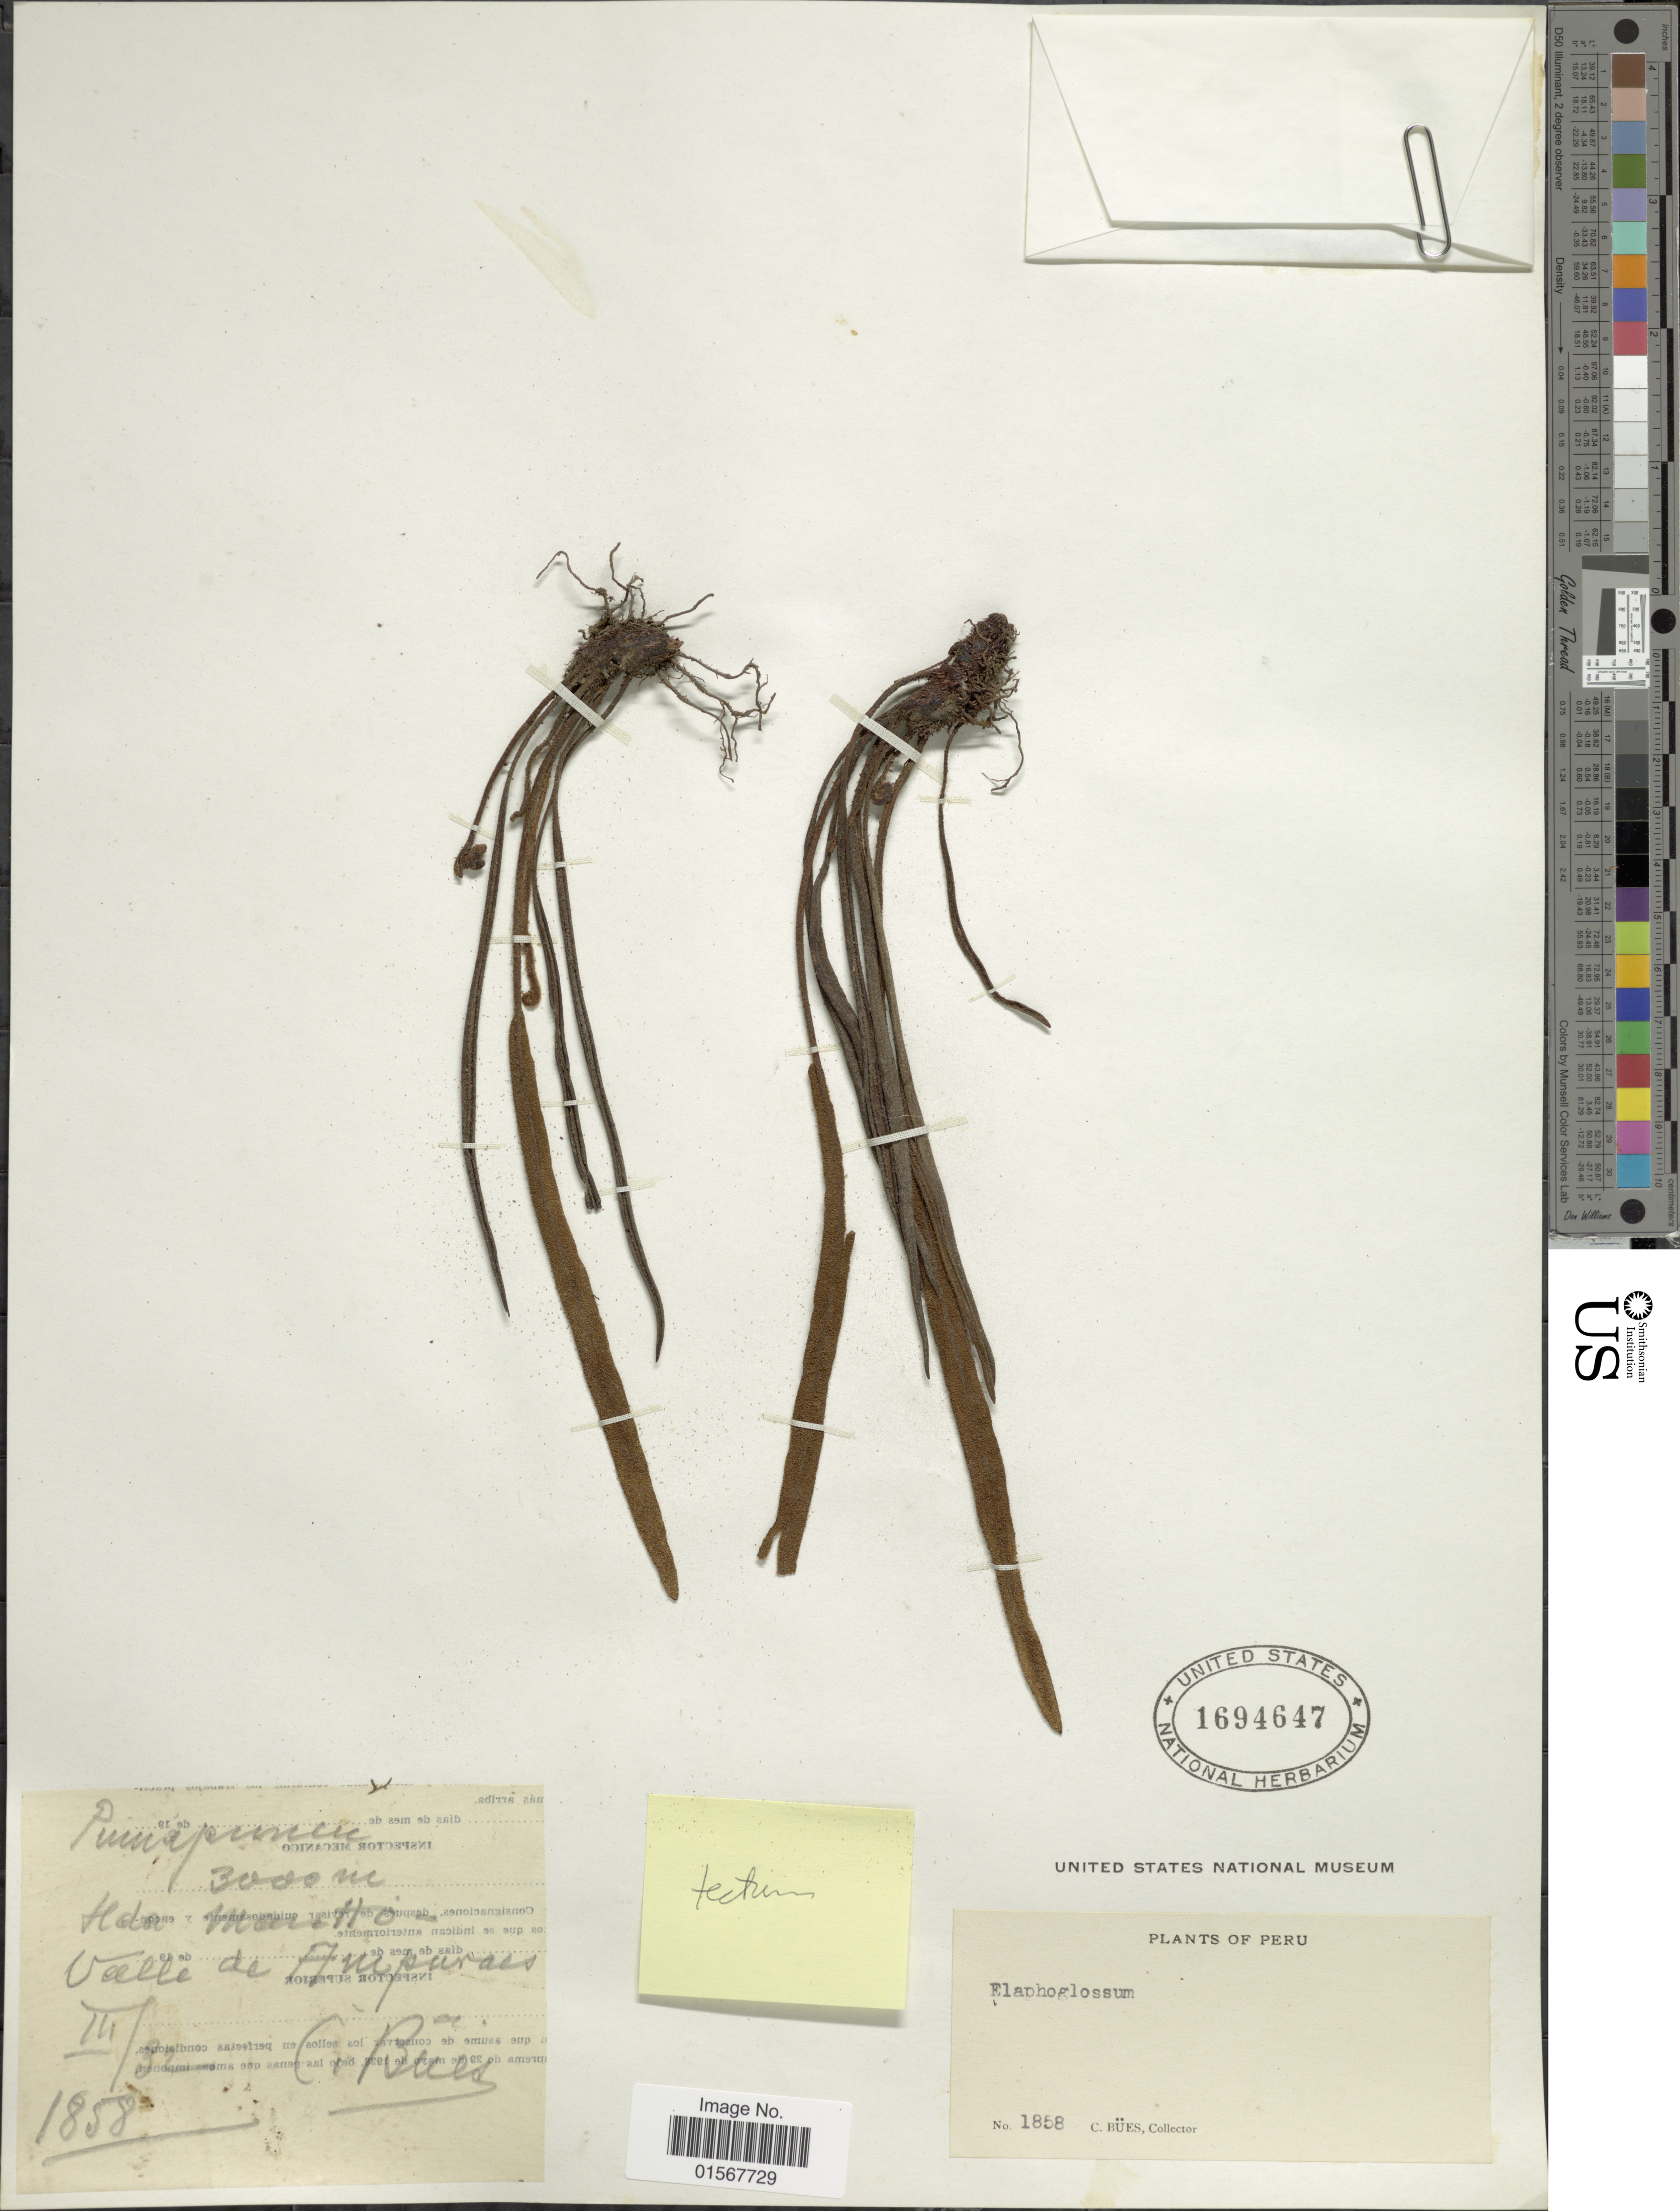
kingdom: Plantae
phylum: Tracheophyta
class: Polypodiopsida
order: Polypodiales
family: Dryopteridaceae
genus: Elaphoglossum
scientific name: Elaphoglossum tectum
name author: (Humb. & Bonpl.) Moore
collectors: C. Bues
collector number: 1858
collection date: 1858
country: Peru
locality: Pumapuncu, Hda. Mantto Valle de Amparaes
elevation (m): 3000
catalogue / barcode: US 1694647